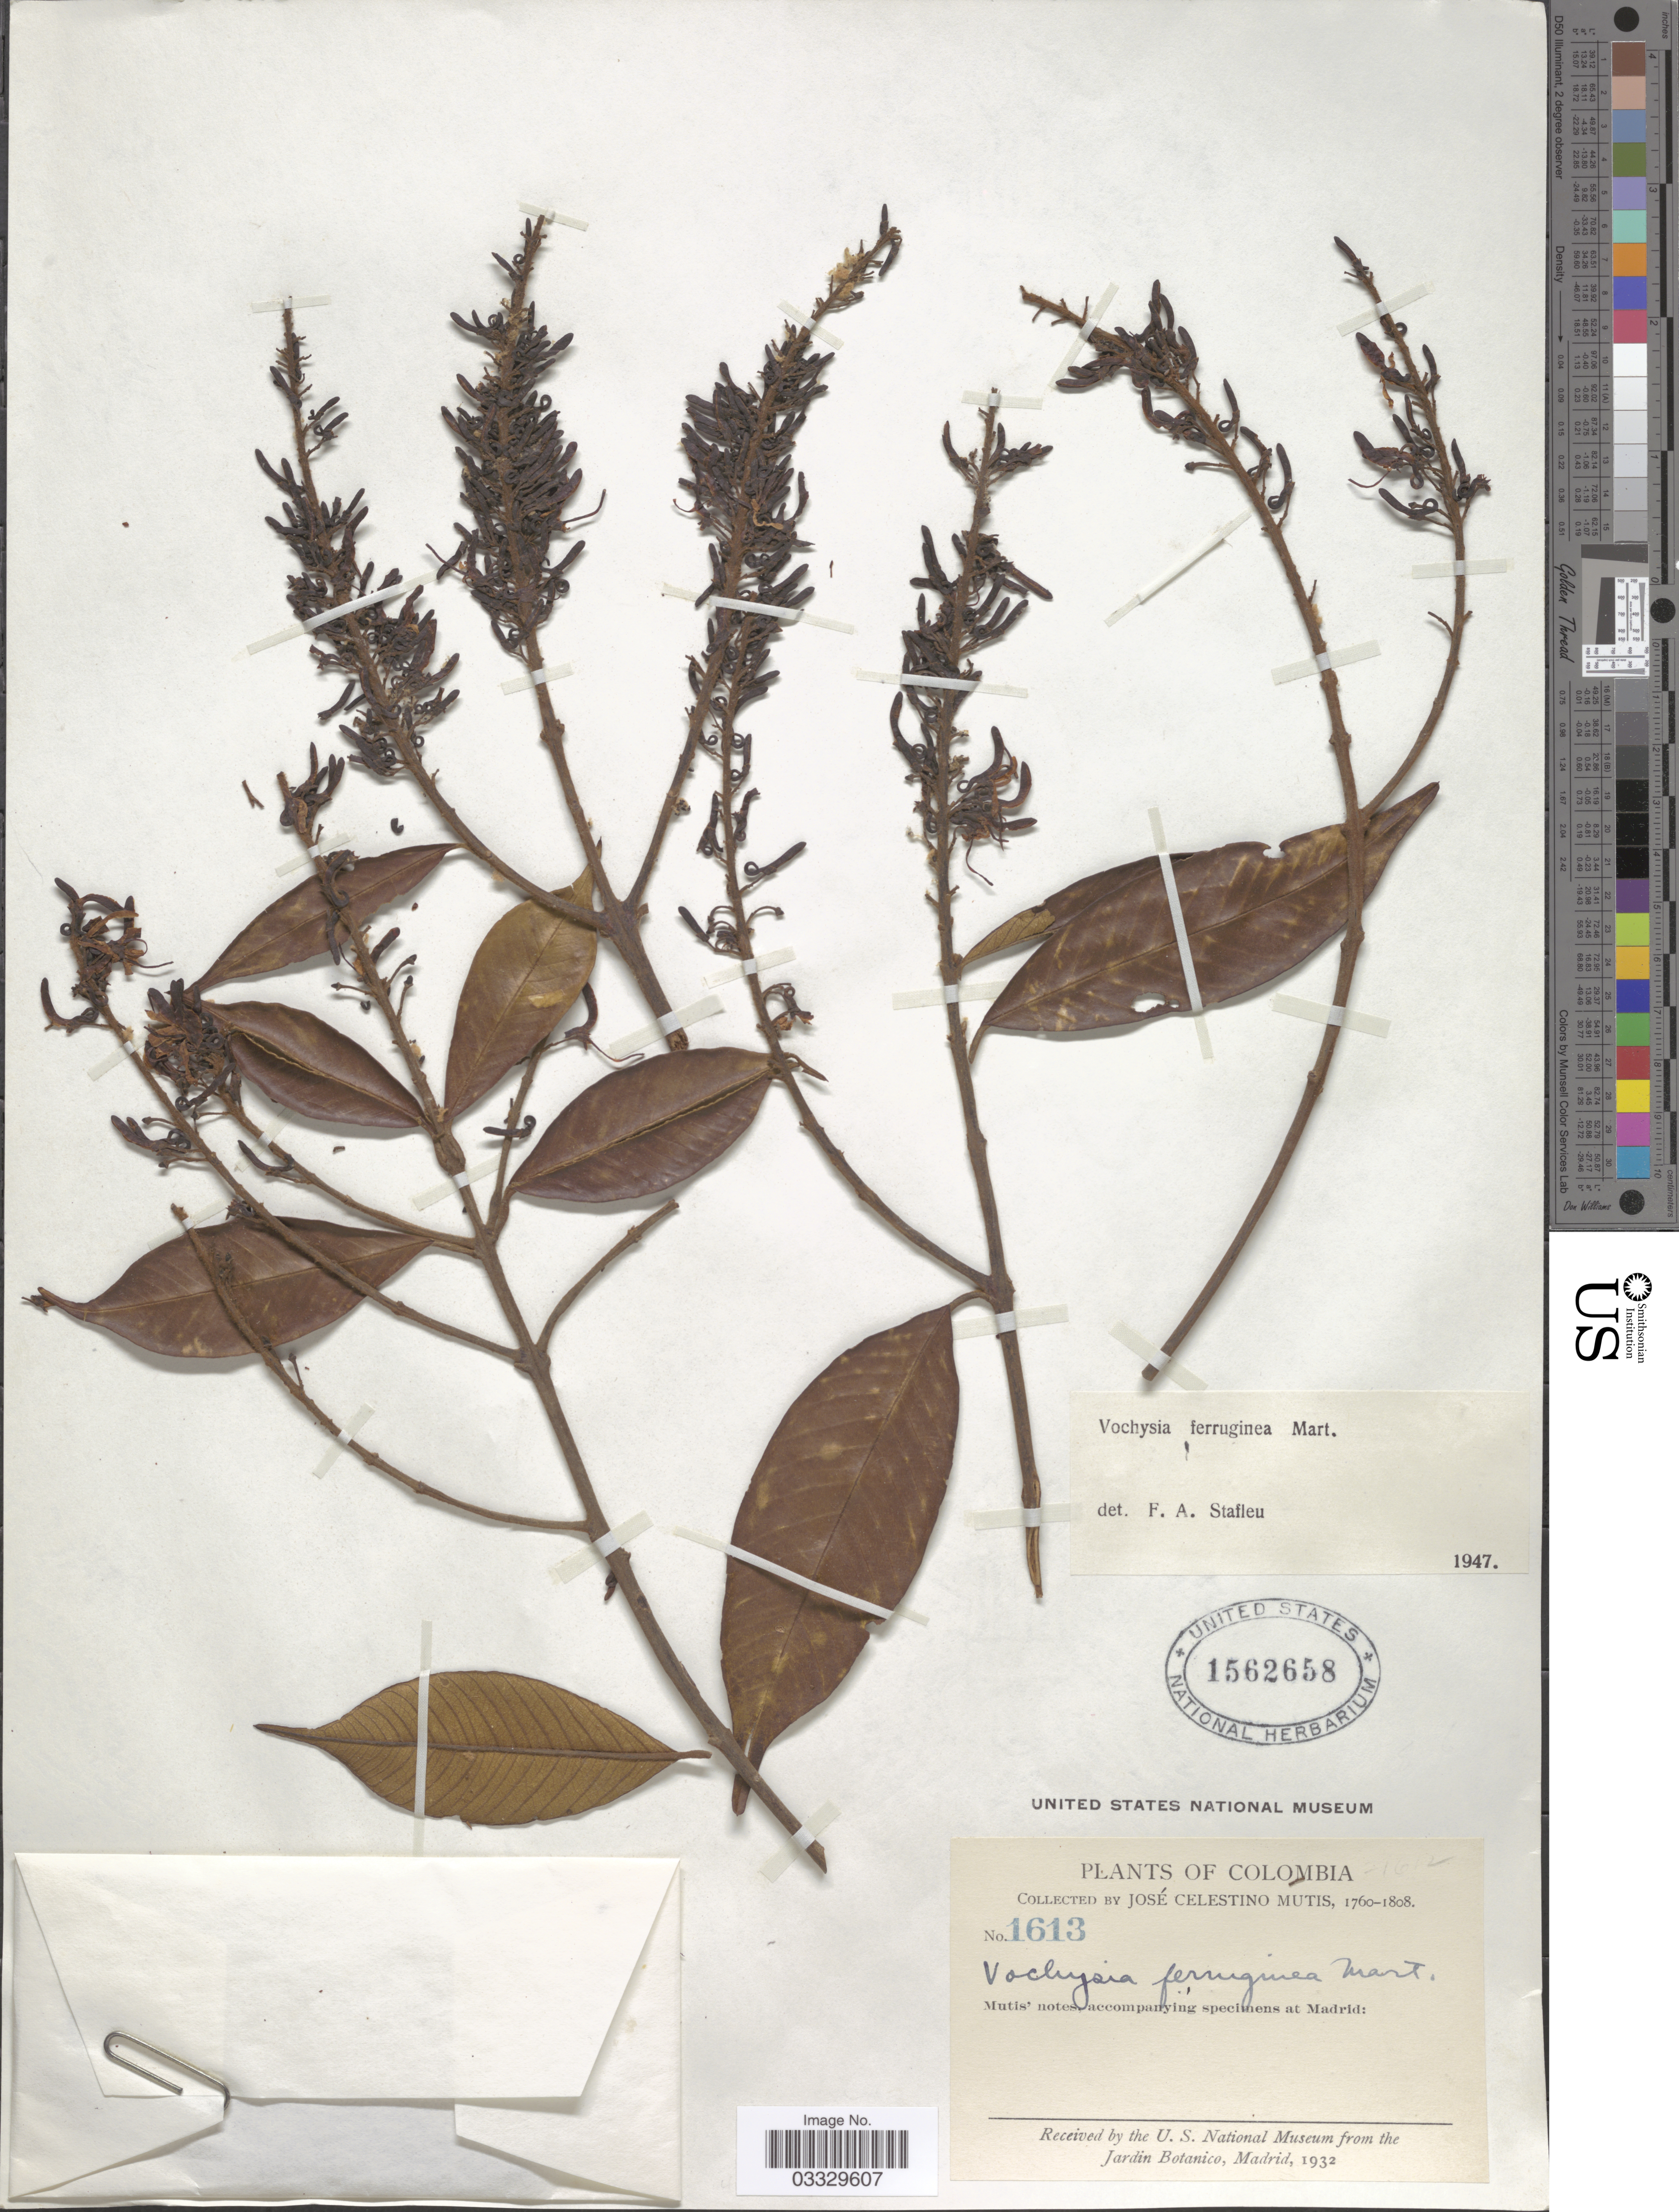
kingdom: Plantae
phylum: Tracheophyta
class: Magnoliopsida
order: Myrtales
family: Vochysiaceae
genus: Vochysia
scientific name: Vochysia ferruginea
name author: Mart.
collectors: J. C. B. Mutis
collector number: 1613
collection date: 1760/1808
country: Colombia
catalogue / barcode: US 1562658